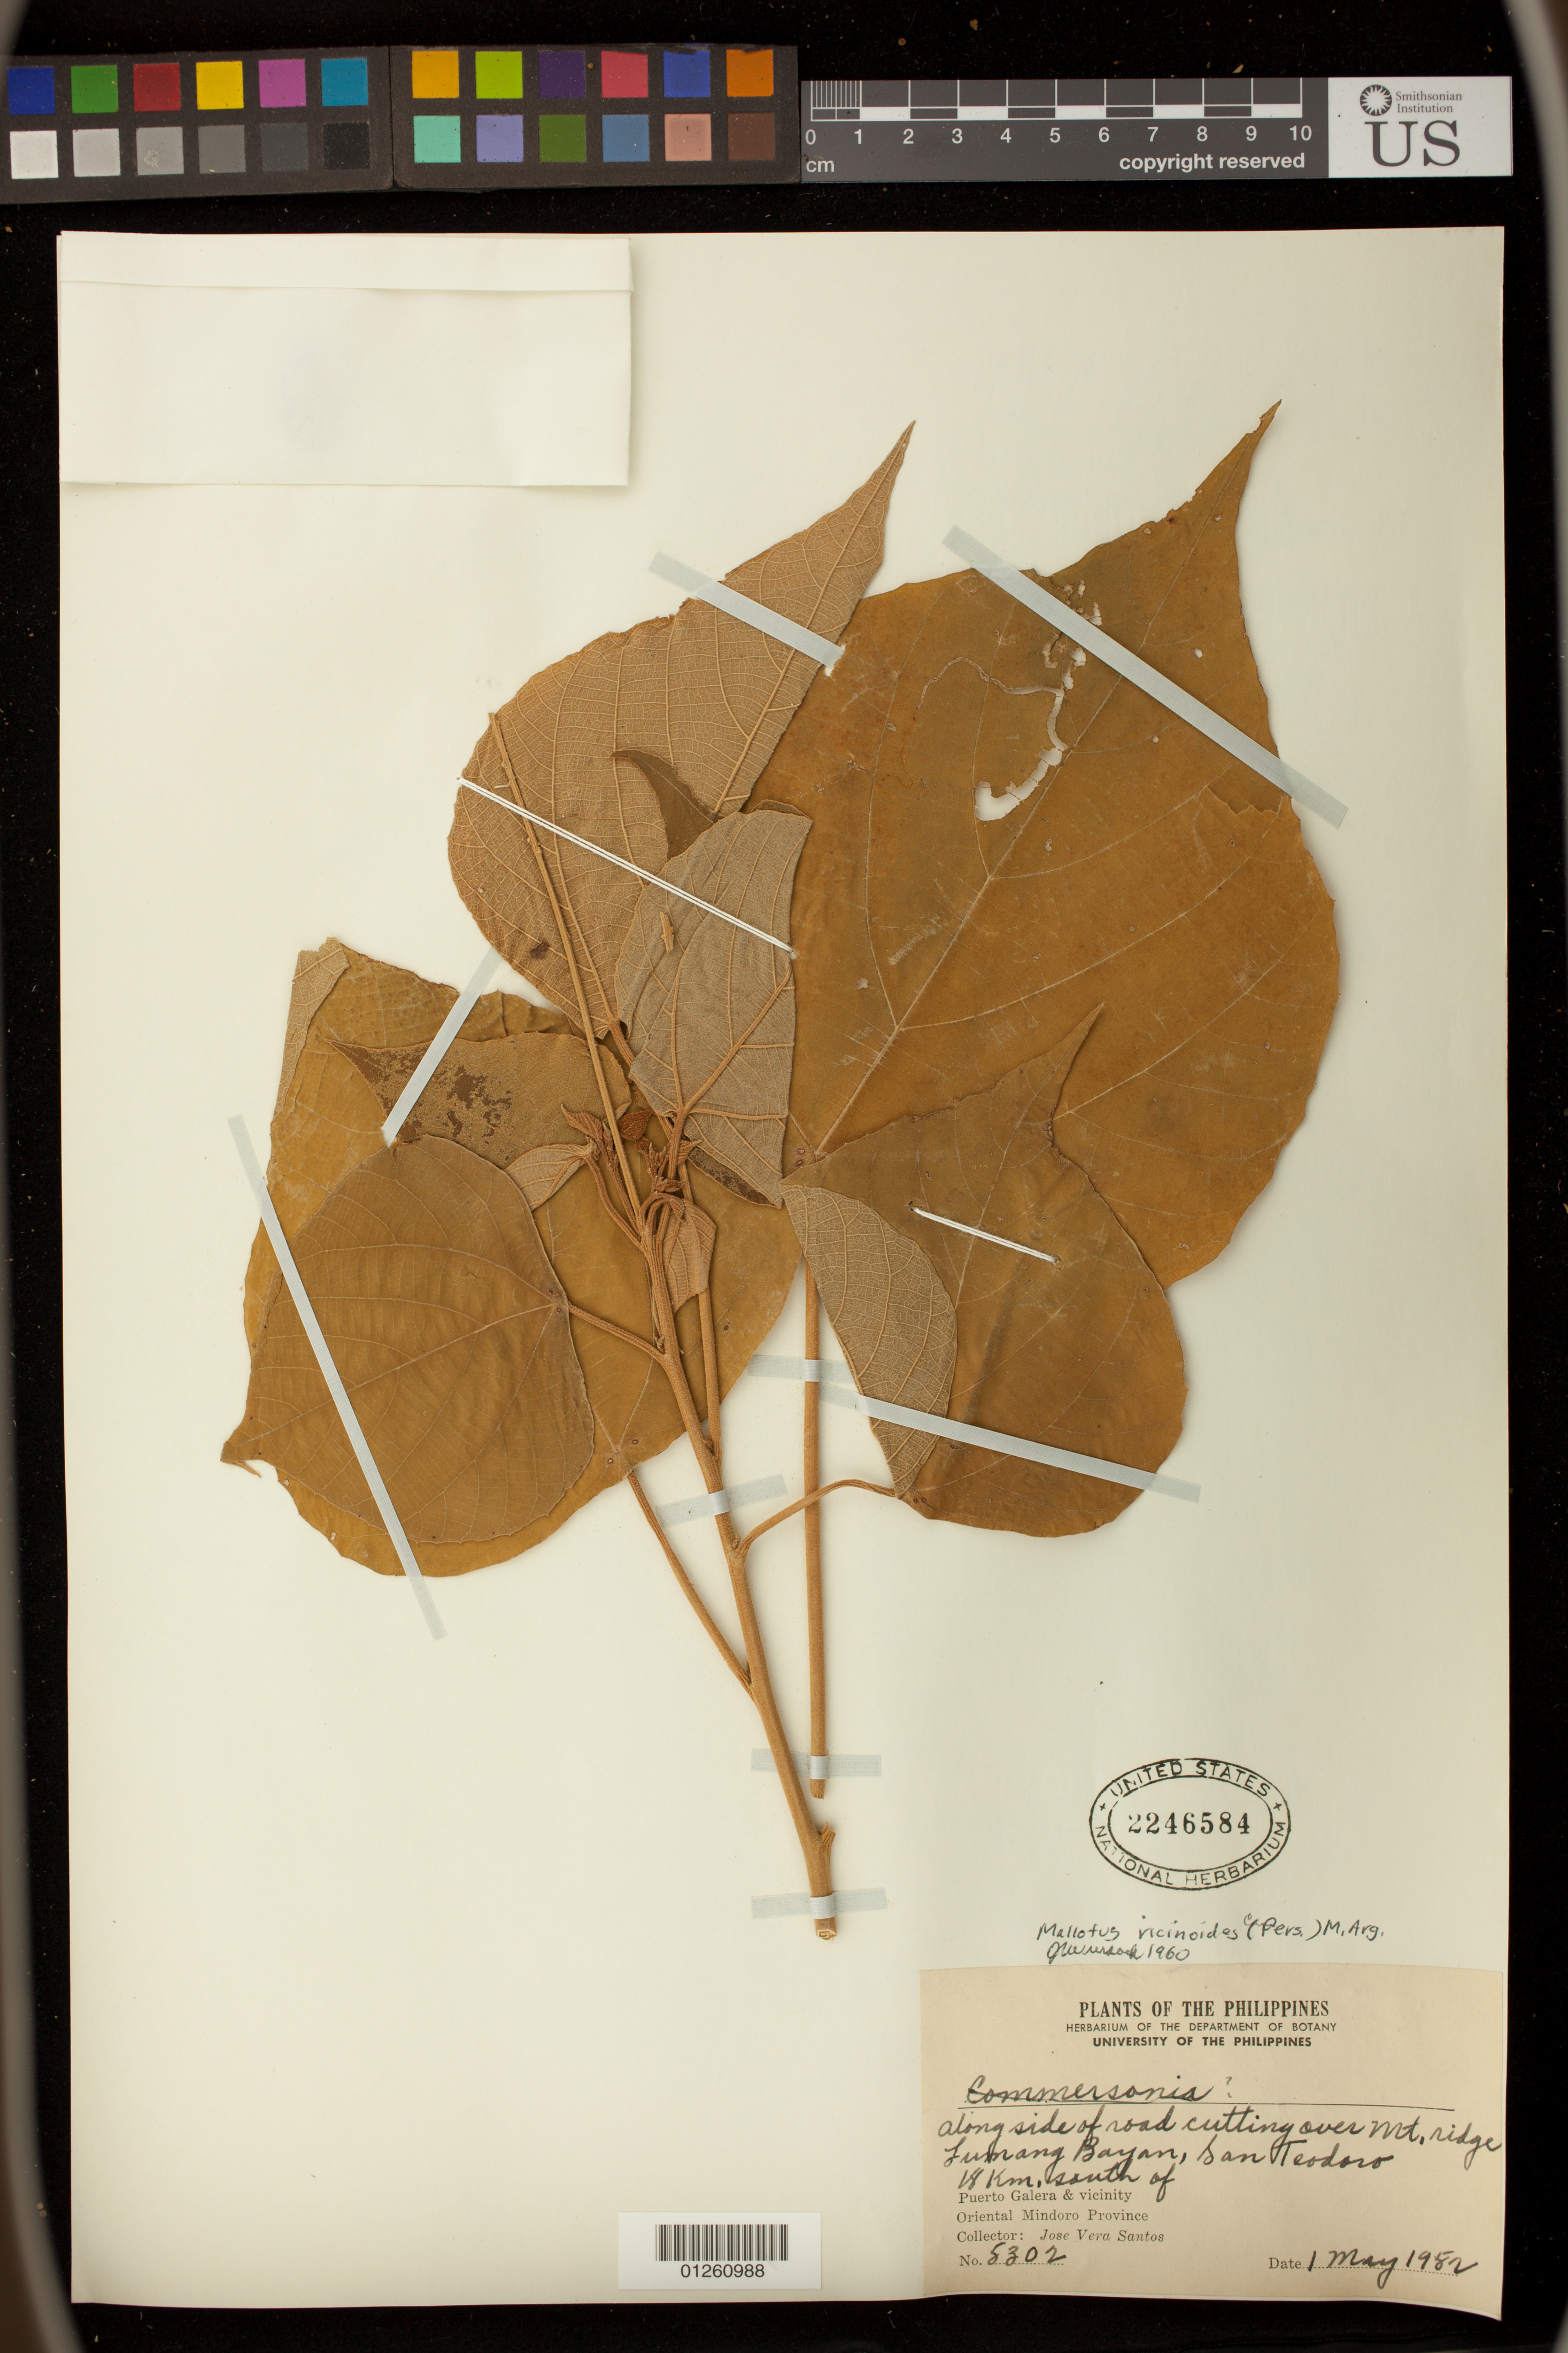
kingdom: Plantae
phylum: Tracheophyta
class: Magnoliopsida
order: Malpighiales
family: Euphorbiaceae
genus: Mallotus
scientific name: Mallotus ricinoides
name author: (Pers.) Müll. Arg.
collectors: J. V. Santos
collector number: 5302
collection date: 1952-05-01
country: Philippines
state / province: Mimaropa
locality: Lumang Bayan, San Teodoro, 18 km. south of Puerto Galera & vicinity, Oriental Mindoro Province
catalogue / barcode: US 2246584